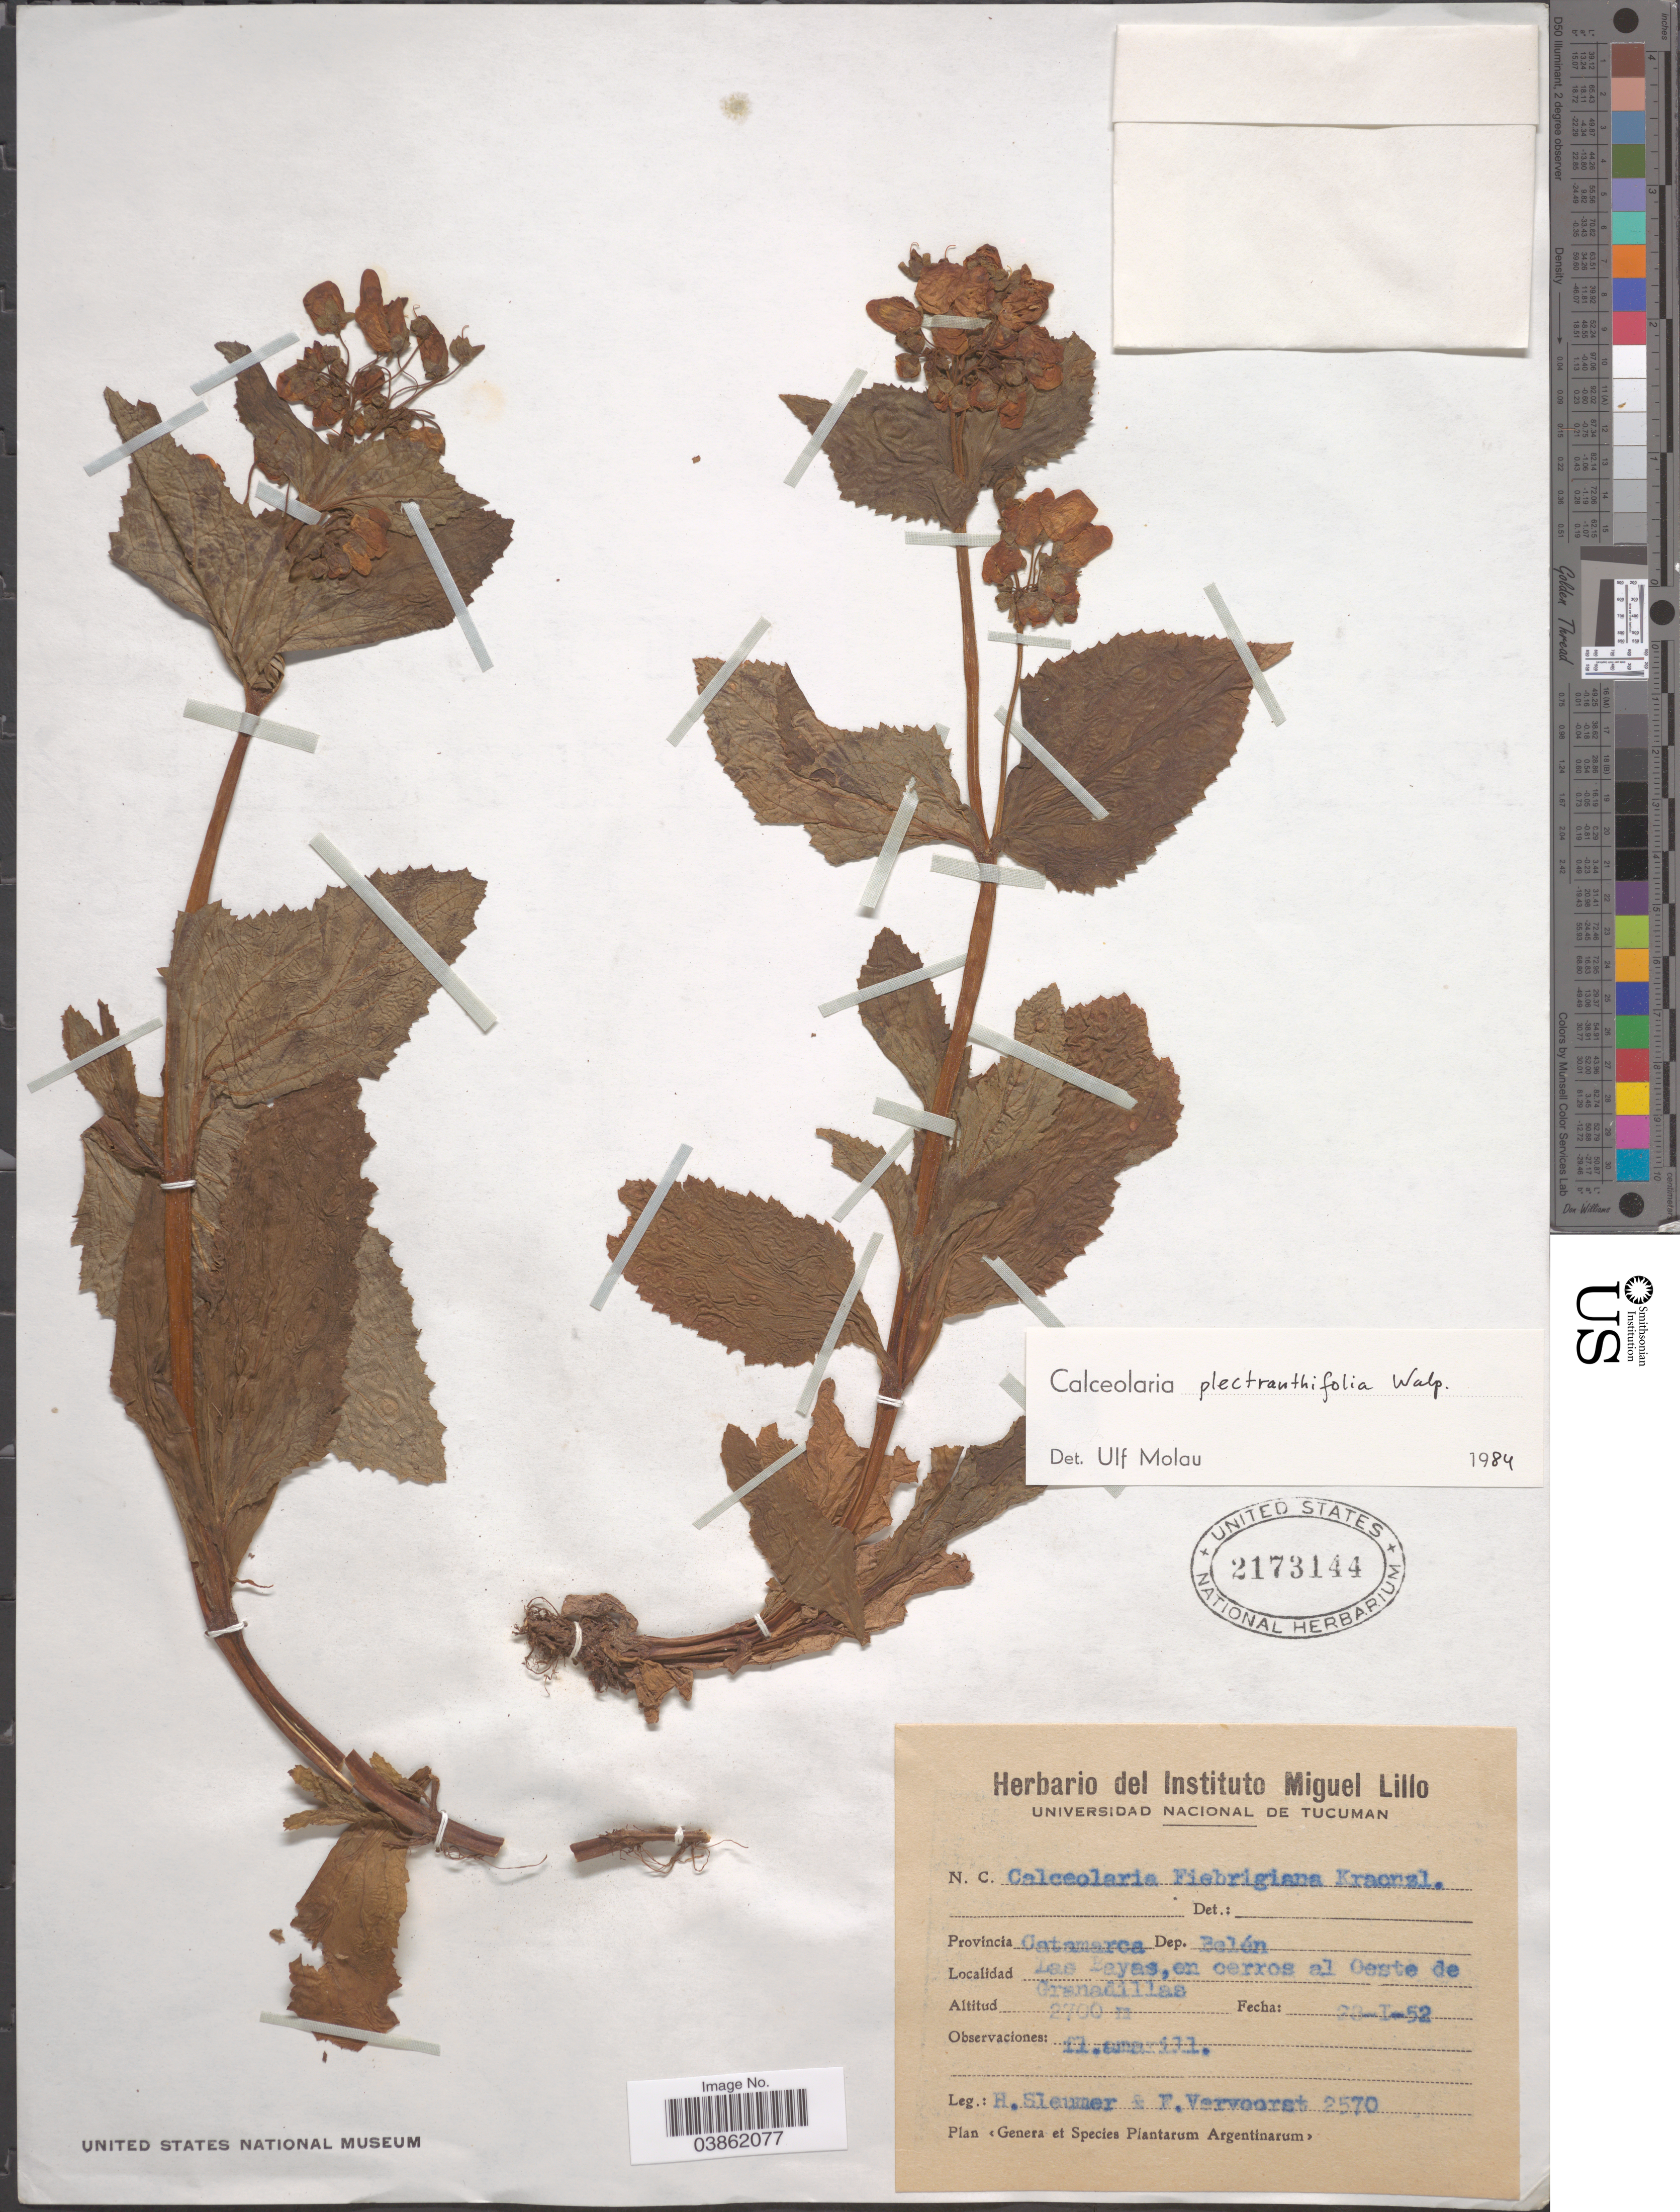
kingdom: Plantae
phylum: Tracheophyta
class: Magnoliopsida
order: Lamiales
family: Calceolariaceae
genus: Calceolaria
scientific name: Calceolaria plectranthifolia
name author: Walp.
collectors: H. O. Sleumer & F. Vervoorst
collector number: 2570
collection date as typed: Transcribed d/m/y: 28/1/52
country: Argentina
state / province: Catamarca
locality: Dep. Belén. Las Bayas, en cerros al Oeste de Granadillas.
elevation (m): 2700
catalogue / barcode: US 2173144